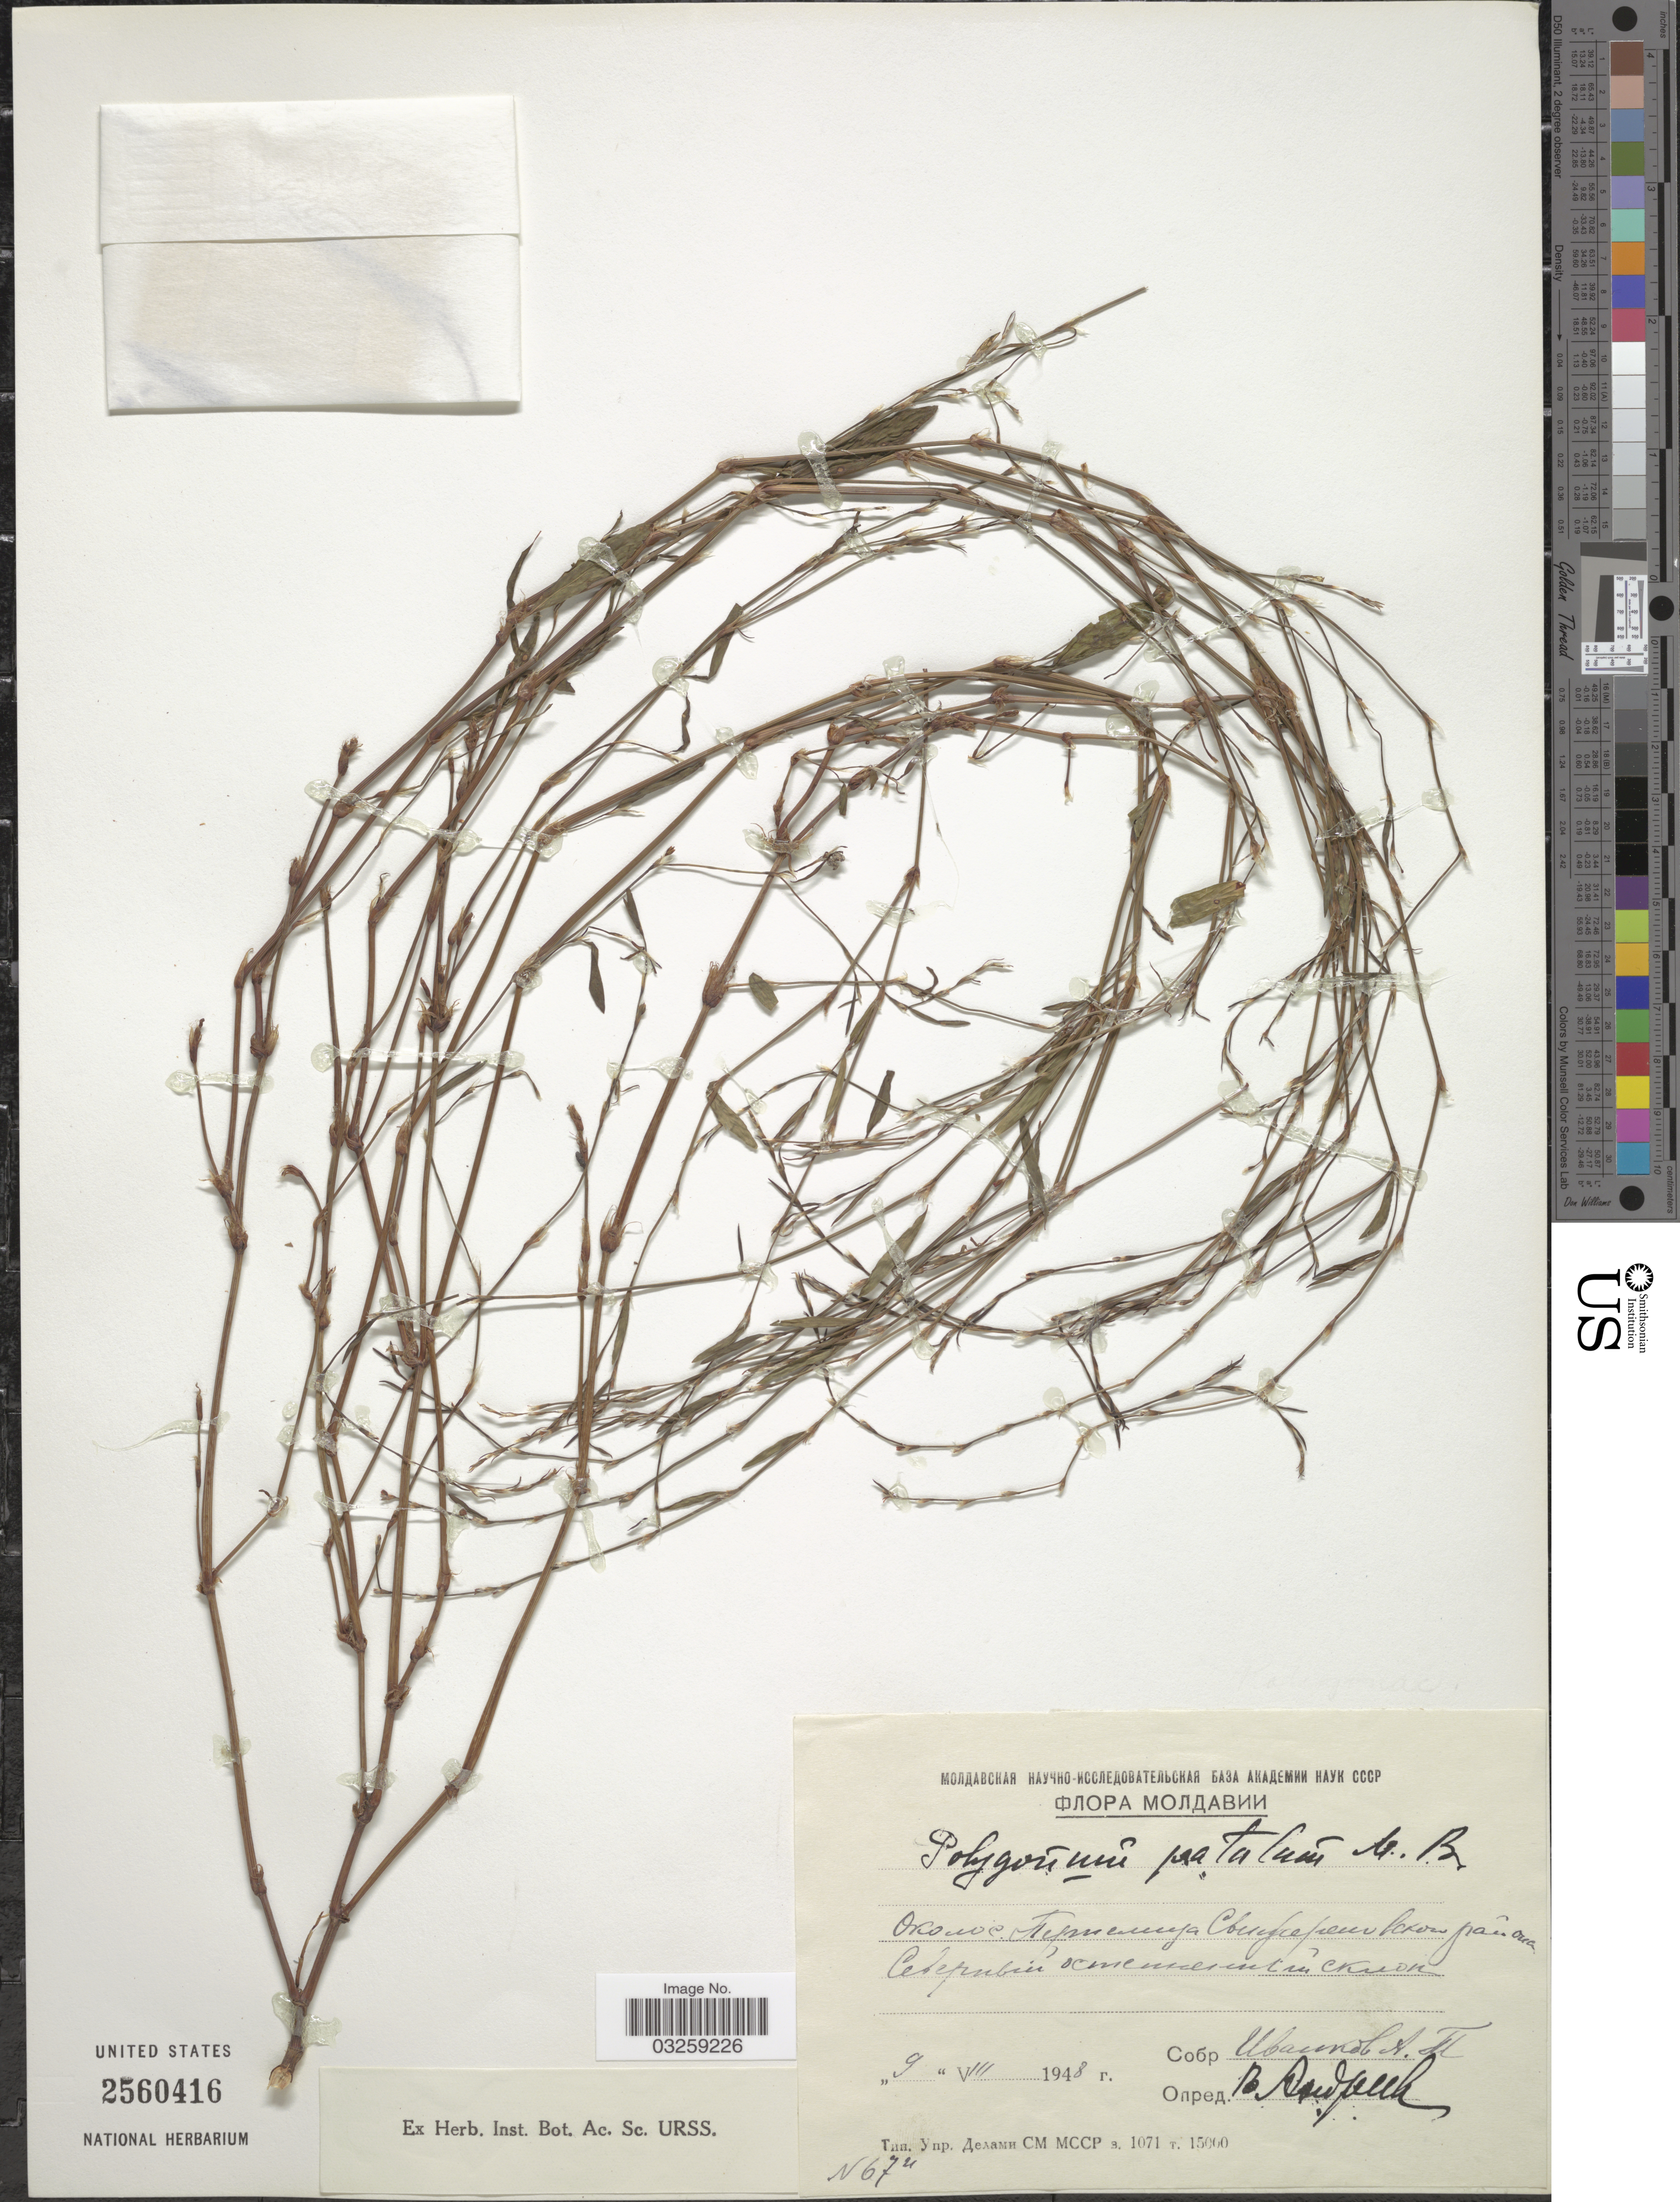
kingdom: Plantae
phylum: Tracheophyta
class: Magnoliopsida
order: Caryophyllales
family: Polygonaceae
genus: Polygonum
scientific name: Polygonum patulum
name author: M. Bieb.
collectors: A. Ivankov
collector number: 67u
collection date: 1948-08-09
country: Moldova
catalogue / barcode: US 2560416